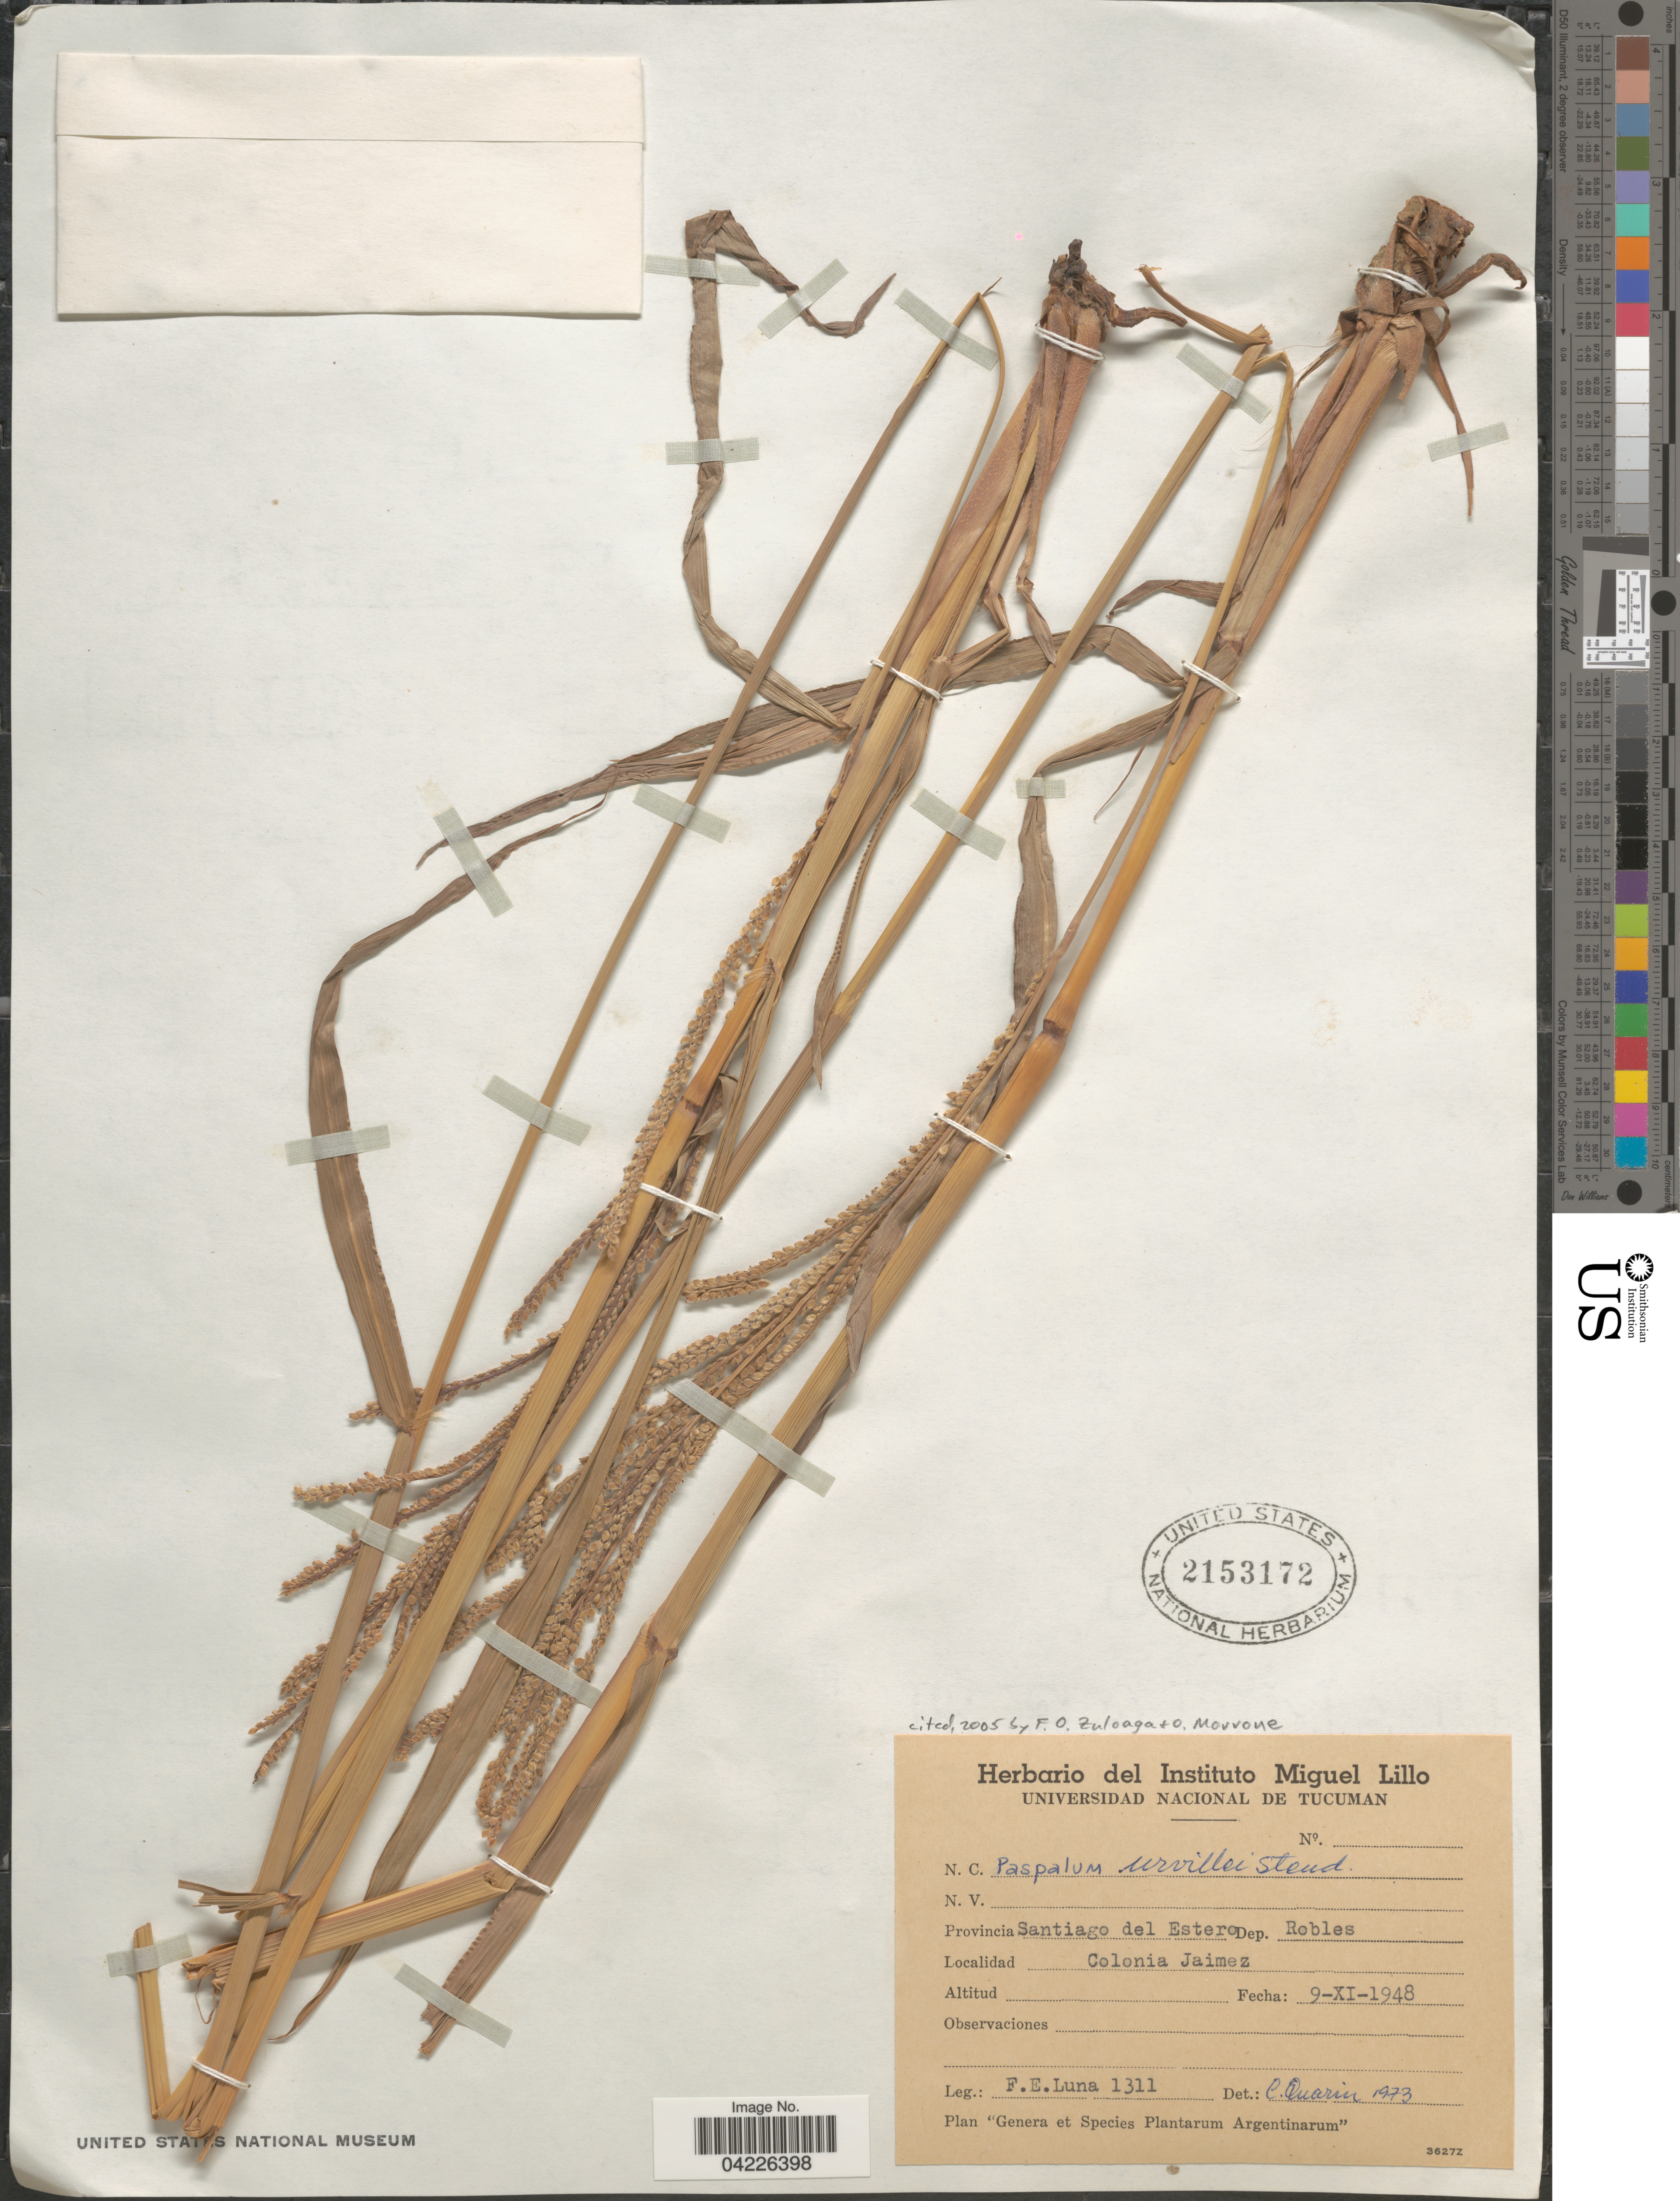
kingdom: Plantae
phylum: Tracheophyta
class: Liliopsida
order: Poales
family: Poaceae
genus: Paspalum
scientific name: Paspalum urvillei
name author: Steud.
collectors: F. E. Luna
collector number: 1311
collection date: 1948-11-09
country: Argentina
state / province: Santiago del Estero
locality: Dep. Robles. Colonia Jaimez.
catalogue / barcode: US 2153172